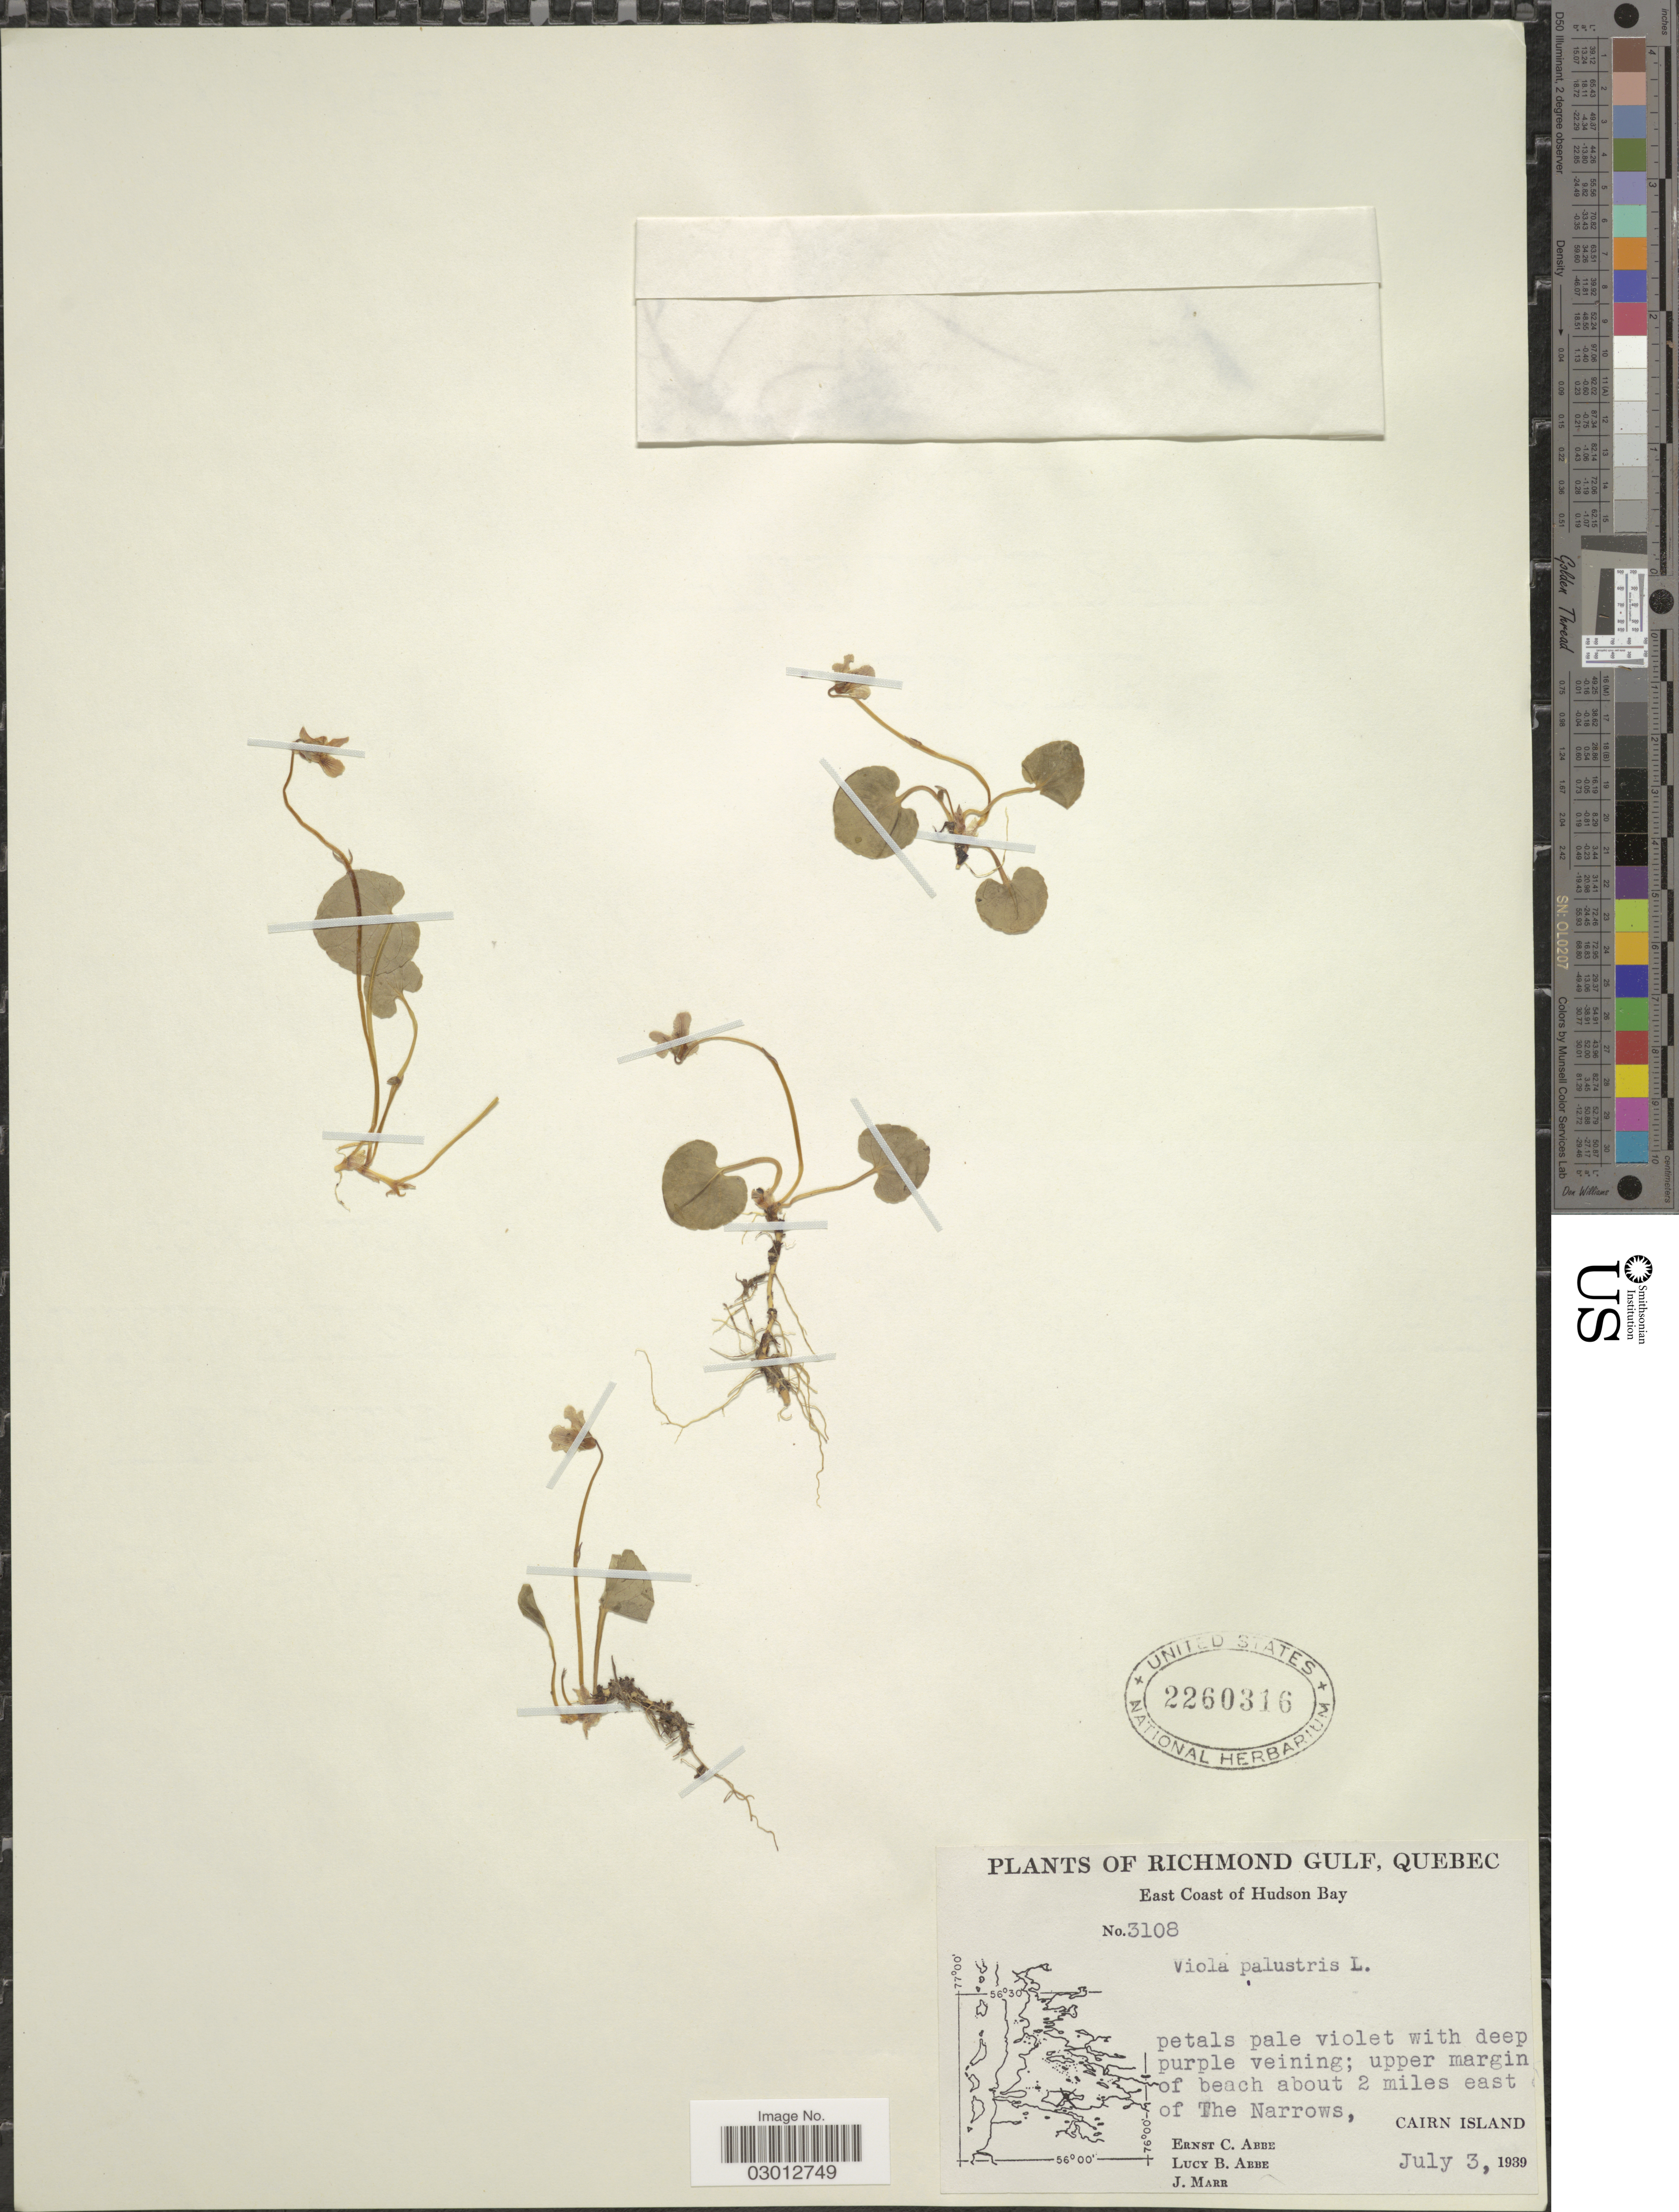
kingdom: Plantae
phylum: Tracheophyta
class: Magnoliopsida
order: Malpighiales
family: Violaceae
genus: Viola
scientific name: Viola palustris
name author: L.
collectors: E. C. Abbe, L. B. Abbe & J. Marr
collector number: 3108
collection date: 1939-07-03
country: Canada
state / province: Quebec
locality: Richmond Gulf. East Coast of Hudson Bay. Upper margin of beach about 2 miles east of The Narrows, Cairn Island.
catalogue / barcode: US 2260316